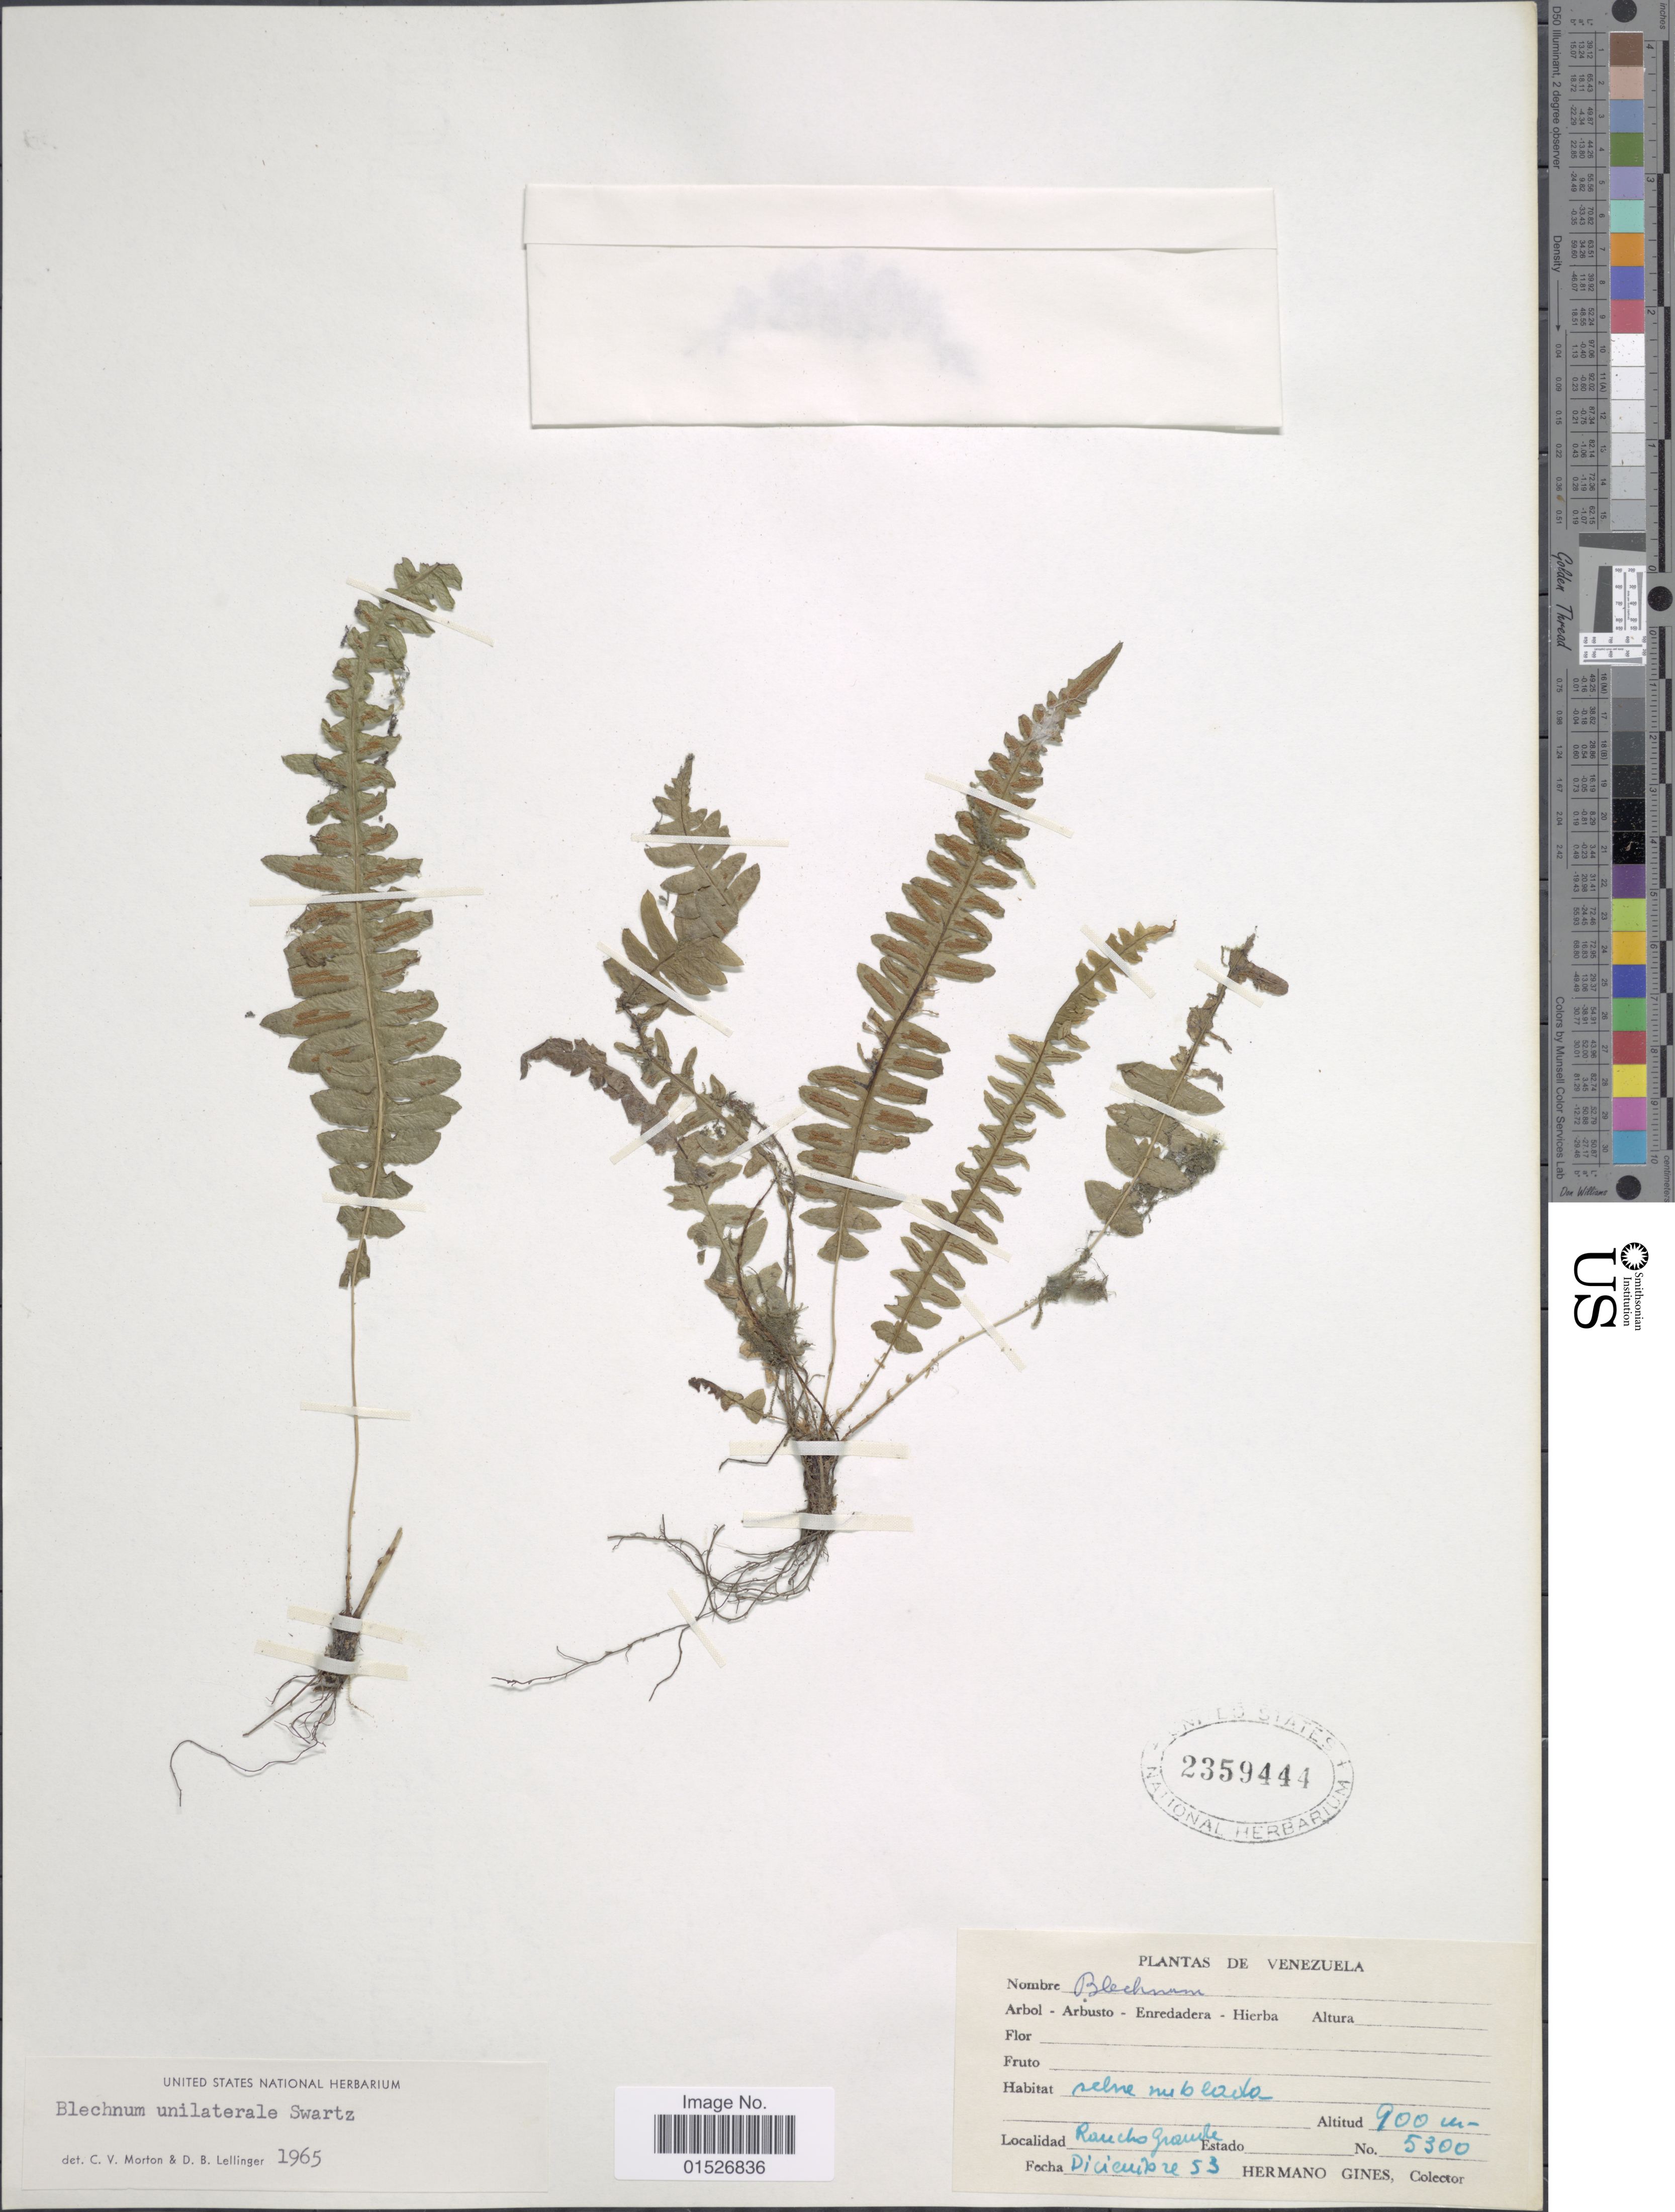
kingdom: Plantae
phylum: Tracheophyta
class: Polypodiopsida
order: Polypodiales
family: Blechnaceae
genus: Blechnum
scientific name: Blechnum polypodioides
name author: Raddi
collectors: Bro. Gines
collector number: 5300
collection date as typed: Transcribed d/m/y: /12/53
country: Venezuela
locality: Rancho Grande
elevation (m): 900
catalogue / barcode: US 2359444